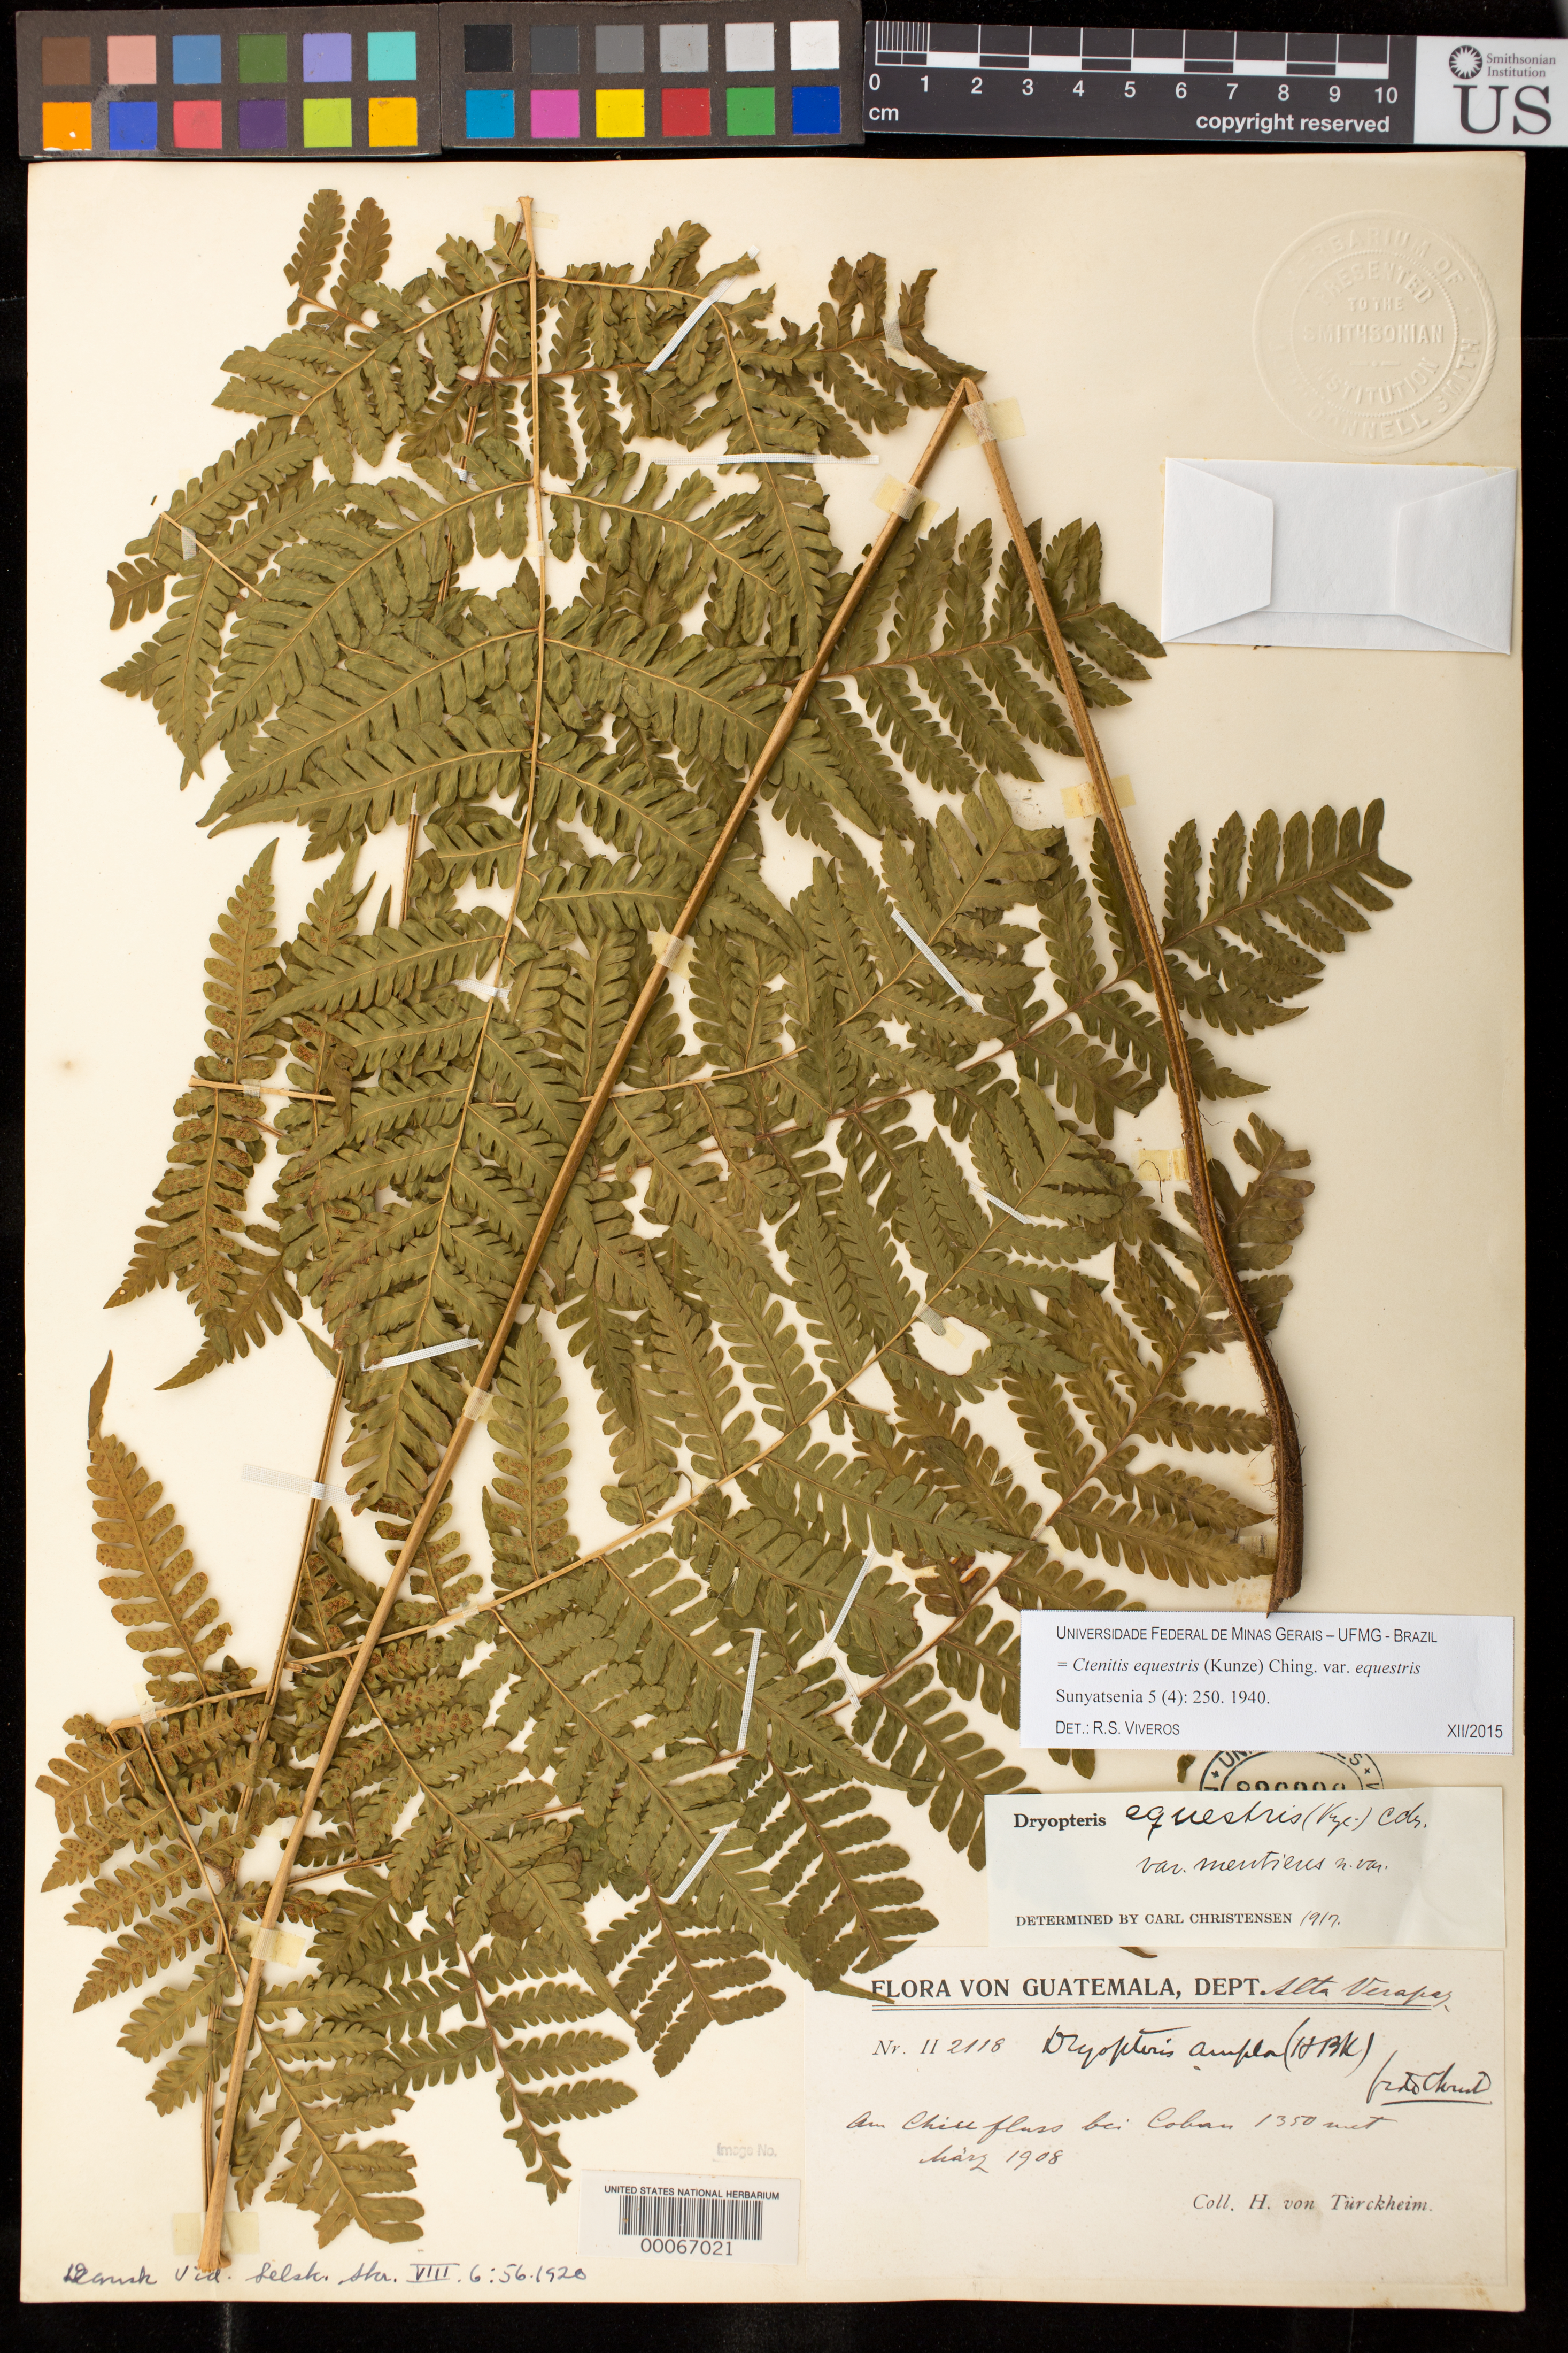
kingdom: Plantae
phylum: Tracheophyta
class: Polypodiopsida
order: Polypodiales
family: Dryopteridaceae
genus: Dryopteris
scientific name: Dryopteris equestris var. mentiens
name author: C. Chr.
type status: Type Collection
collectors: H. von Türckheim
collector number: II 2118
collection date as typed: Mar 1908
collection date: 1908-03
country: Guatemala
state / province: Alta Verapaz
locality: Cobán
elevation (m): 1350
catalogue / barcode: US 826296